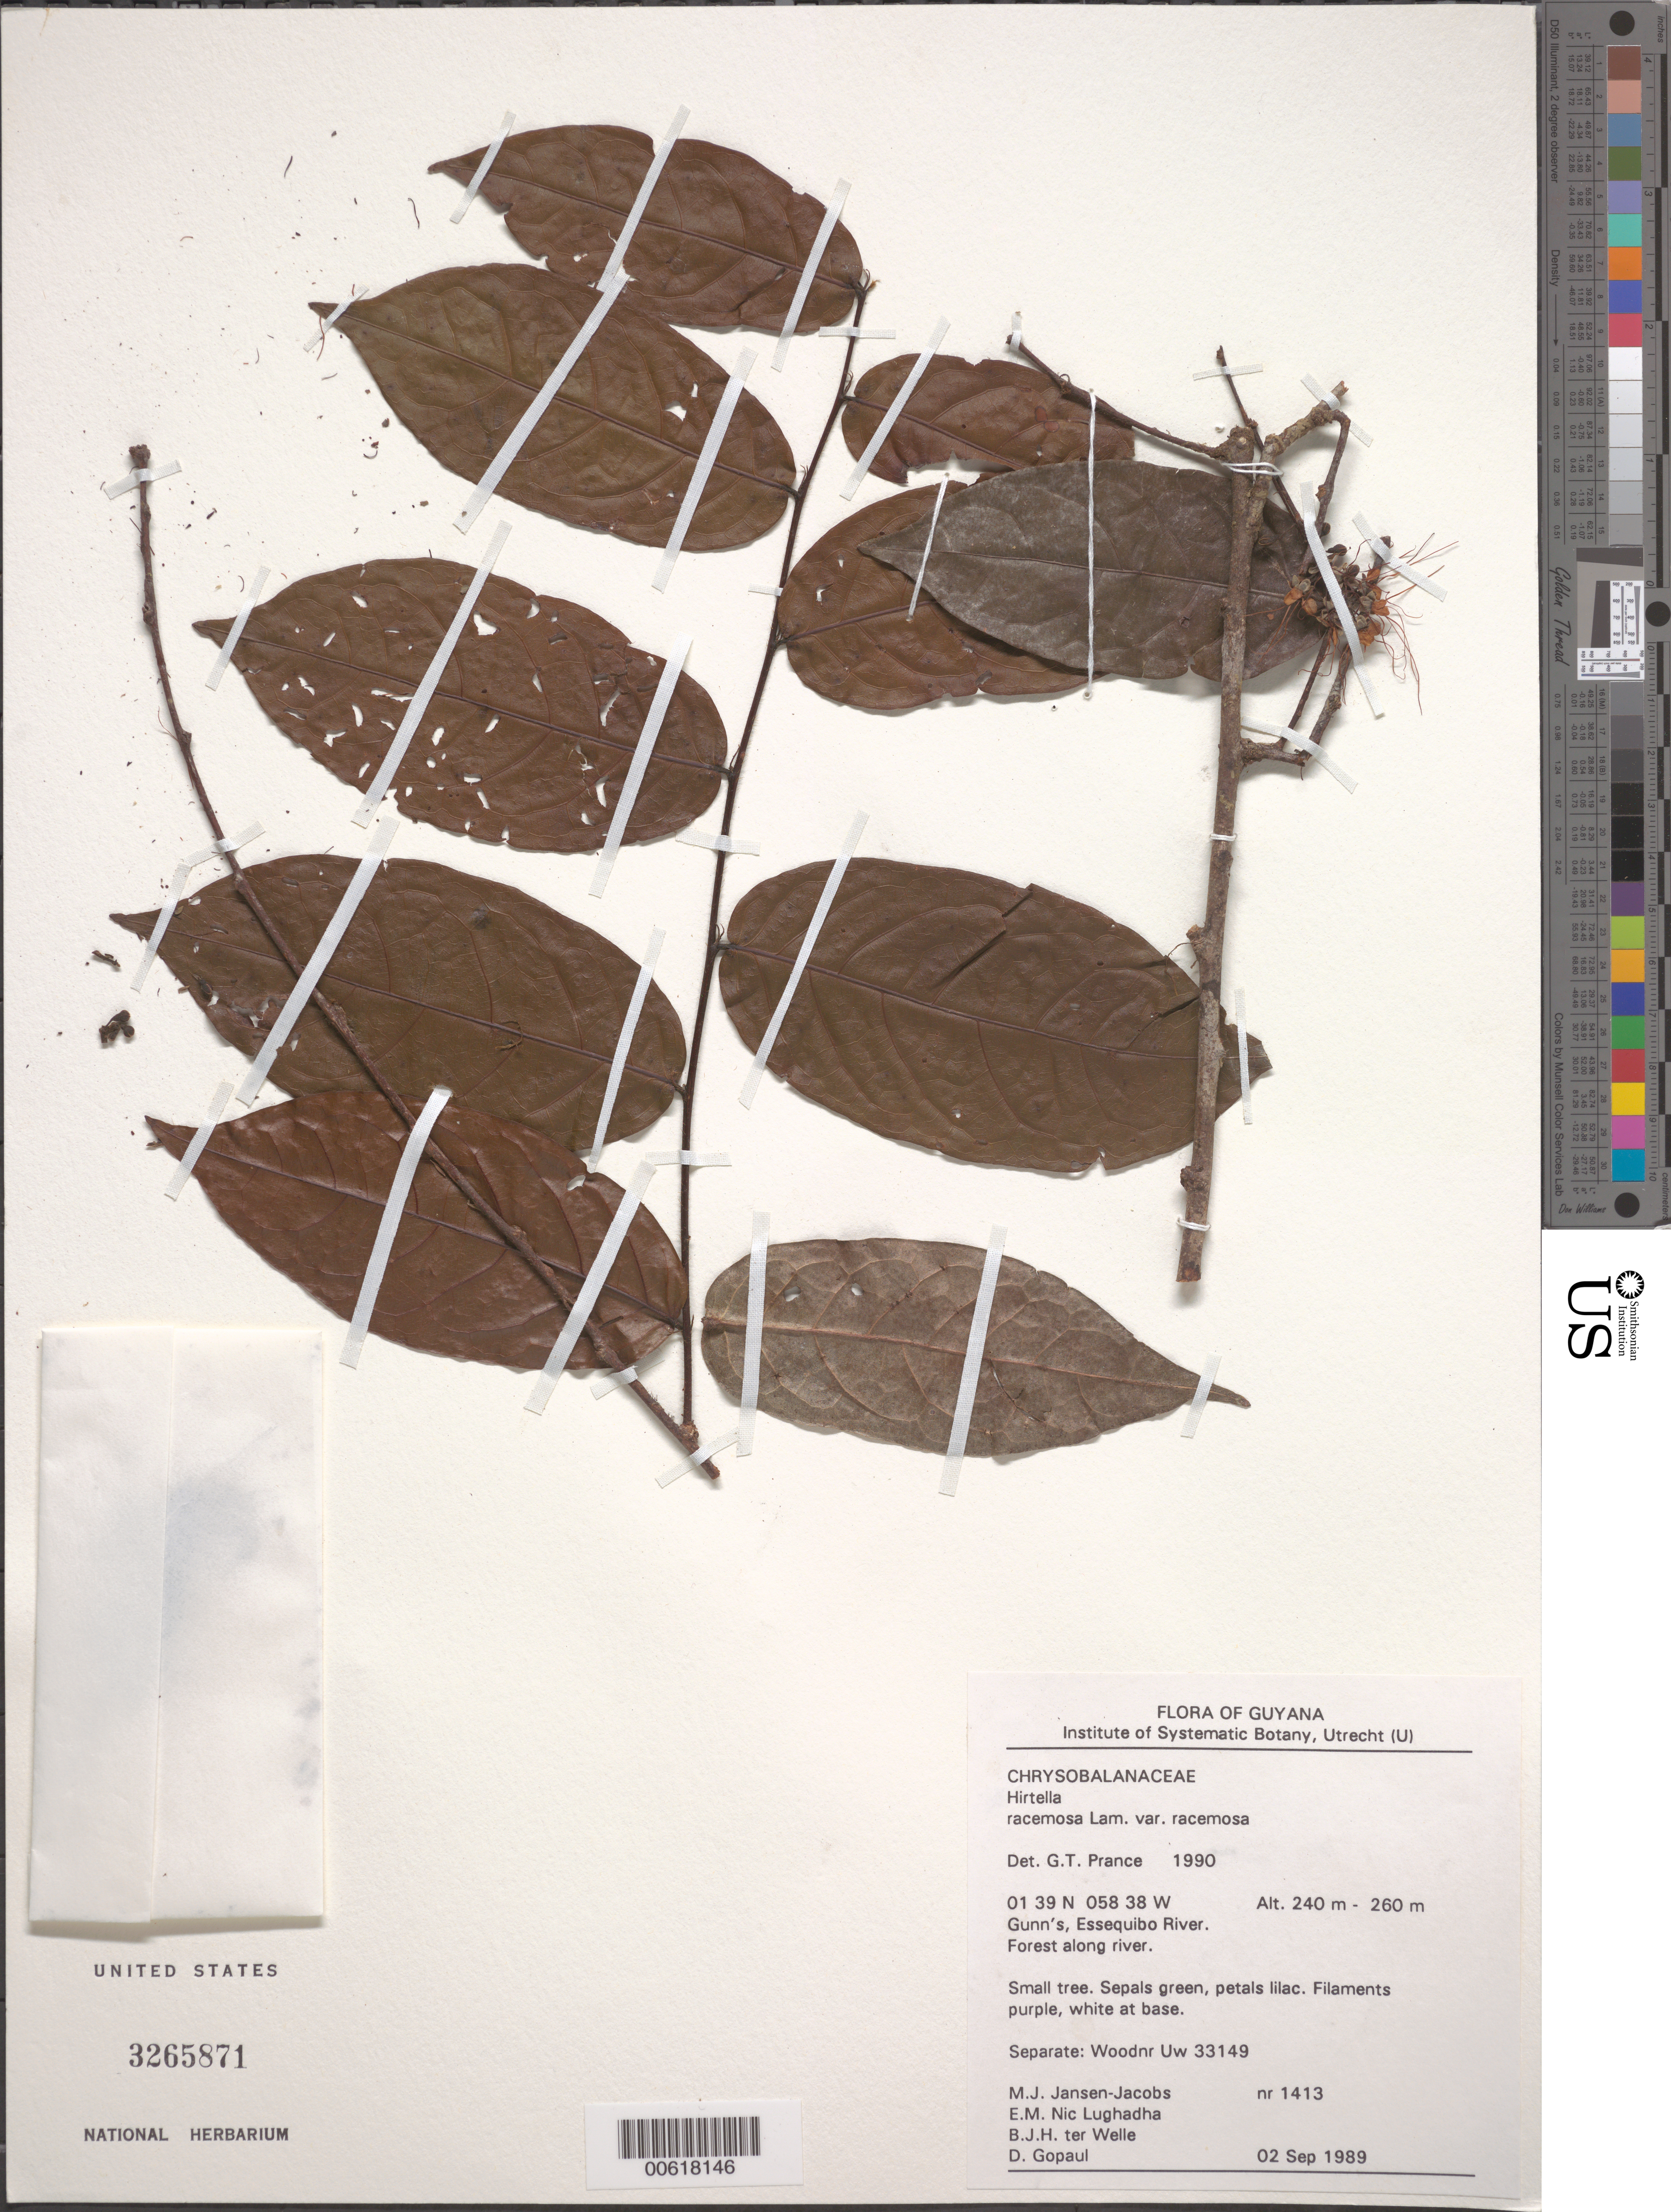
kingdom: Plantae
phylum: Tracheophyta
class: Magnoliopsida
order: Malpighiales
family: Chrysobalanaceae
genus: Hirtella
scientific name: Hirtella racemosa var. racemosa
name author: Lam.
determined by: Prance, G. T.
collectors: M. J. Jansen-Jacobs, E. Nic Lughadha, B. Welle & D. Gopaul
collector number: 1413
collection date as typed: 2-Sep-89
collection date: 1989-09-02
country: Guyana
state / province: U. Takutu-U. Essequibo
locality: Gunn's, Essequibo River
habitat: Forest along river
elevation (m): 240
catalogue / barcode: US 3265871